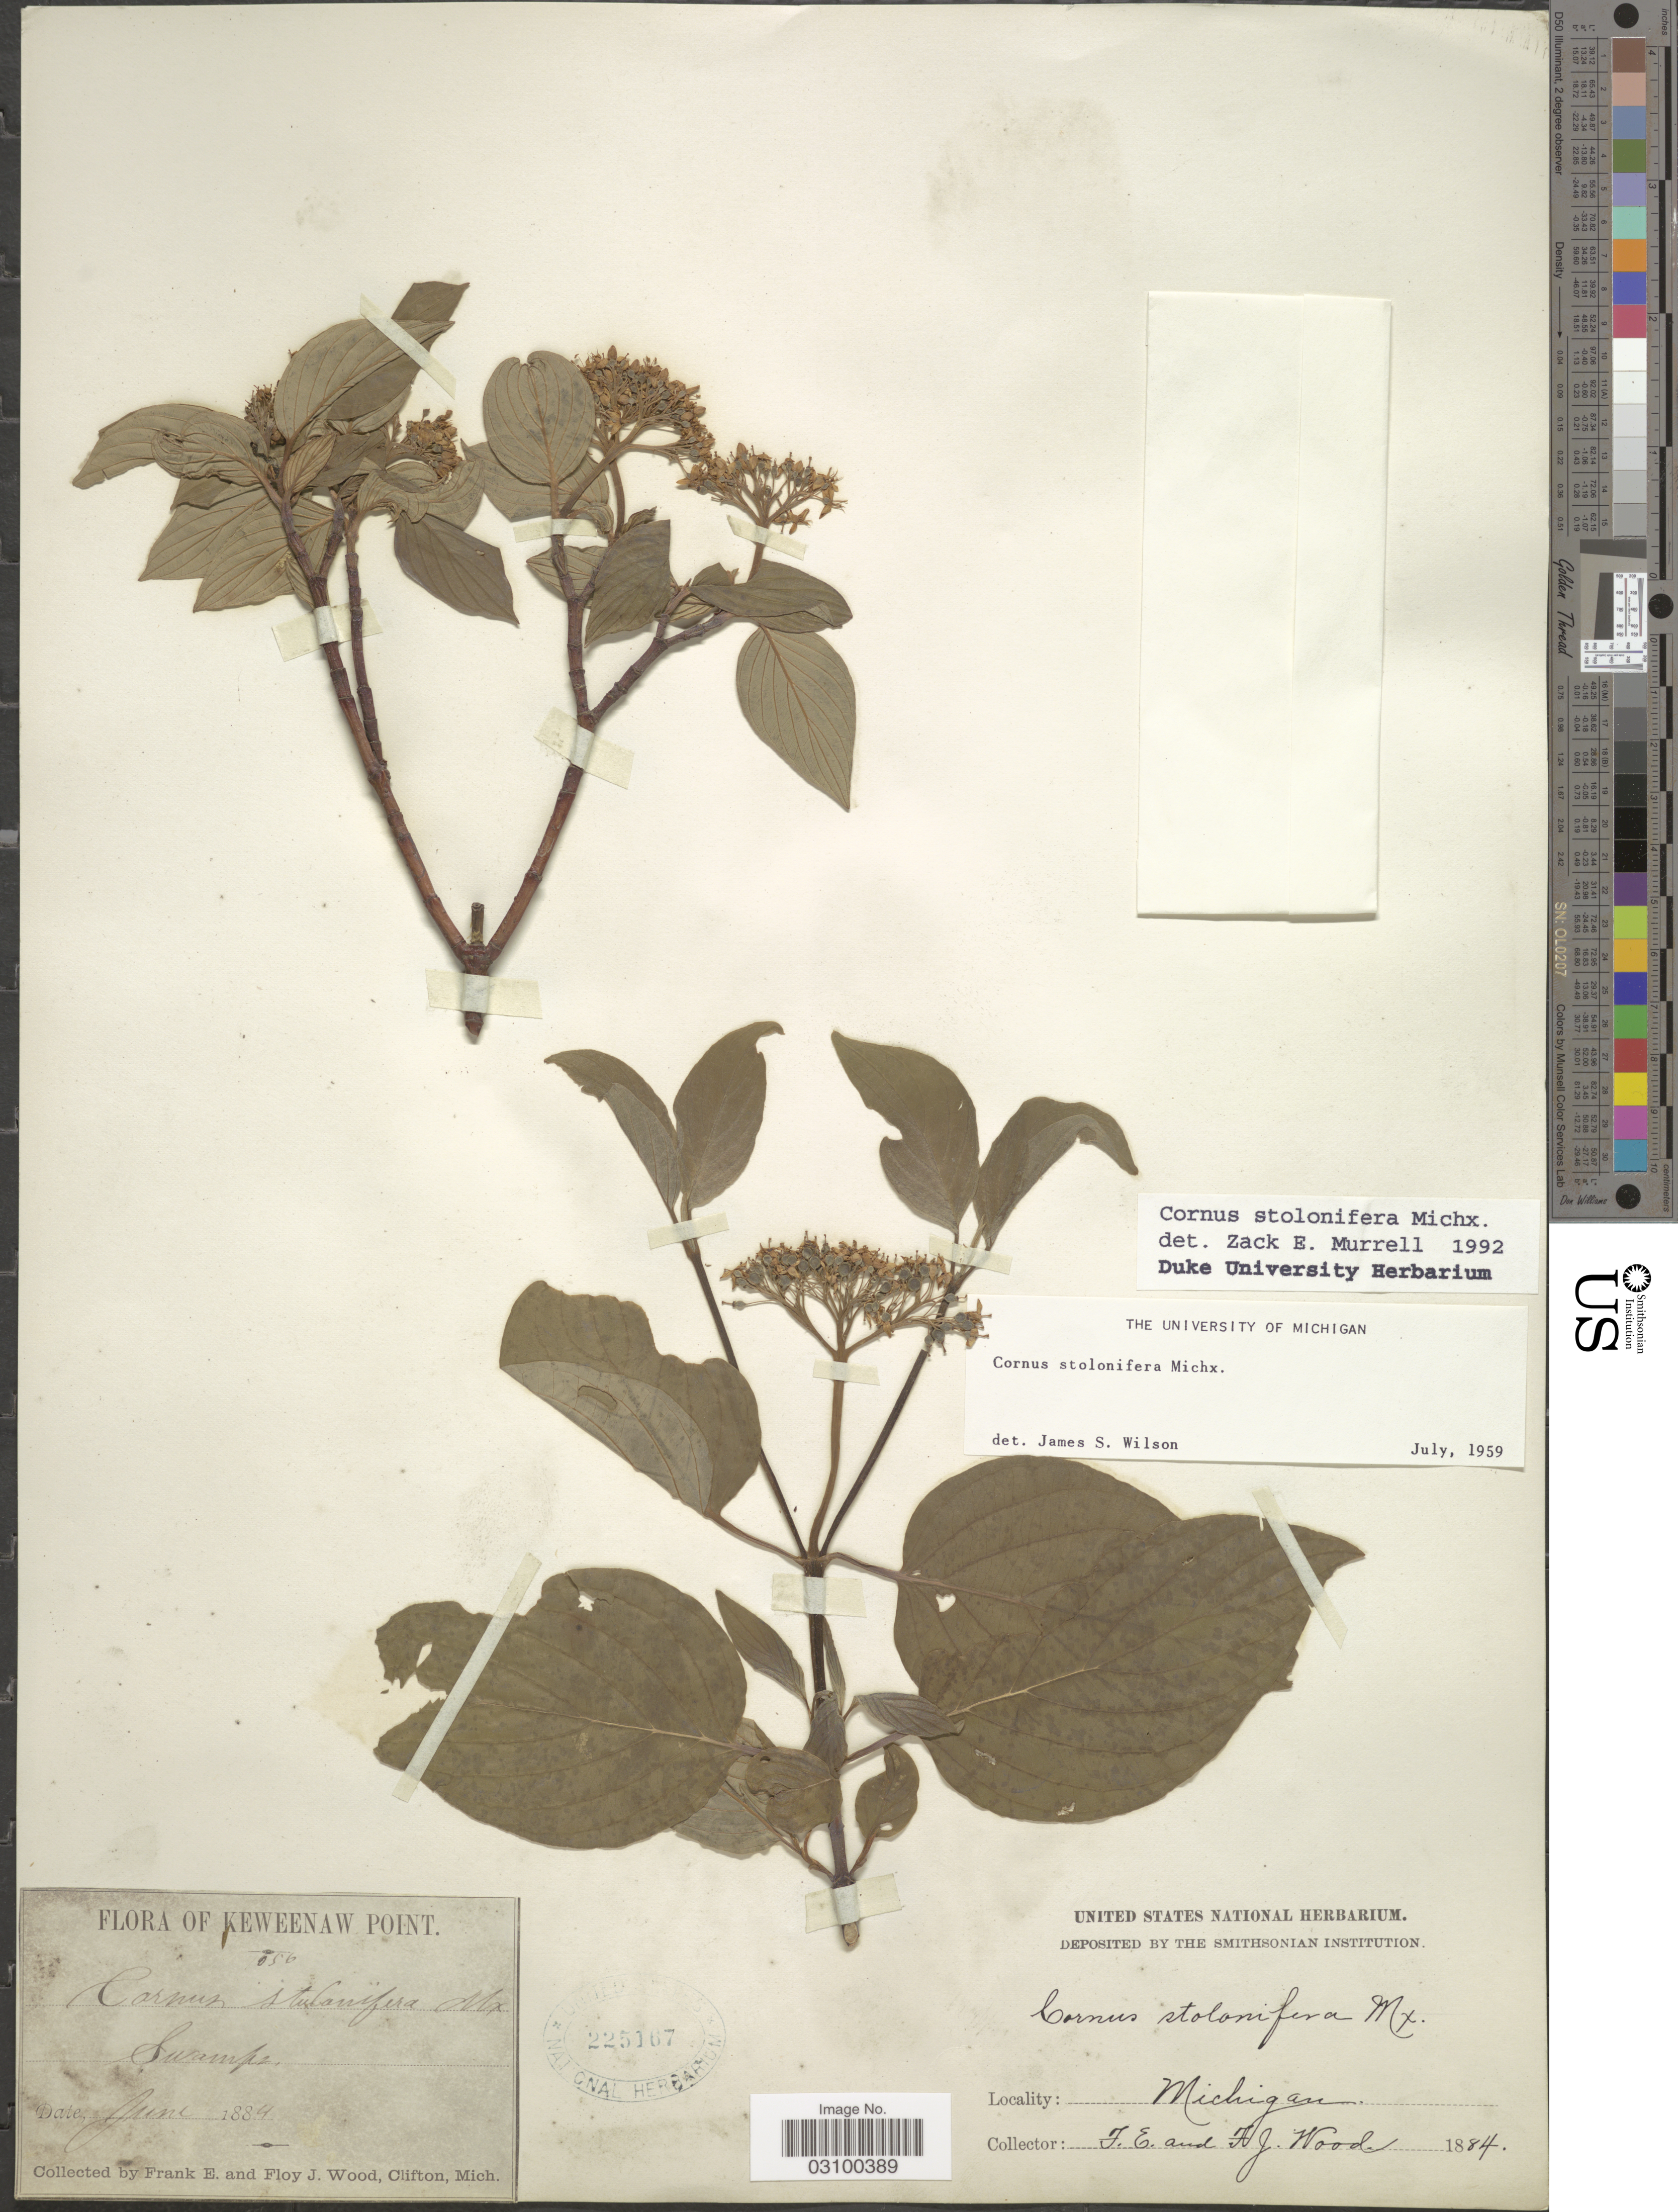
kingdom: Plantae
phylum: Tracheophyta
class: Magnoliopsida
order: Cornales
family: Cornaceae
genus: Cornus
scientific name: Cornus sericea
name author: L.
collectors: F. Wood & F. Wood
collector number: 656*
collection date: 1884-06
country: United States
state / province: Michigan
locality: Keweenaw Point.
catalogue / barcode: US 225167